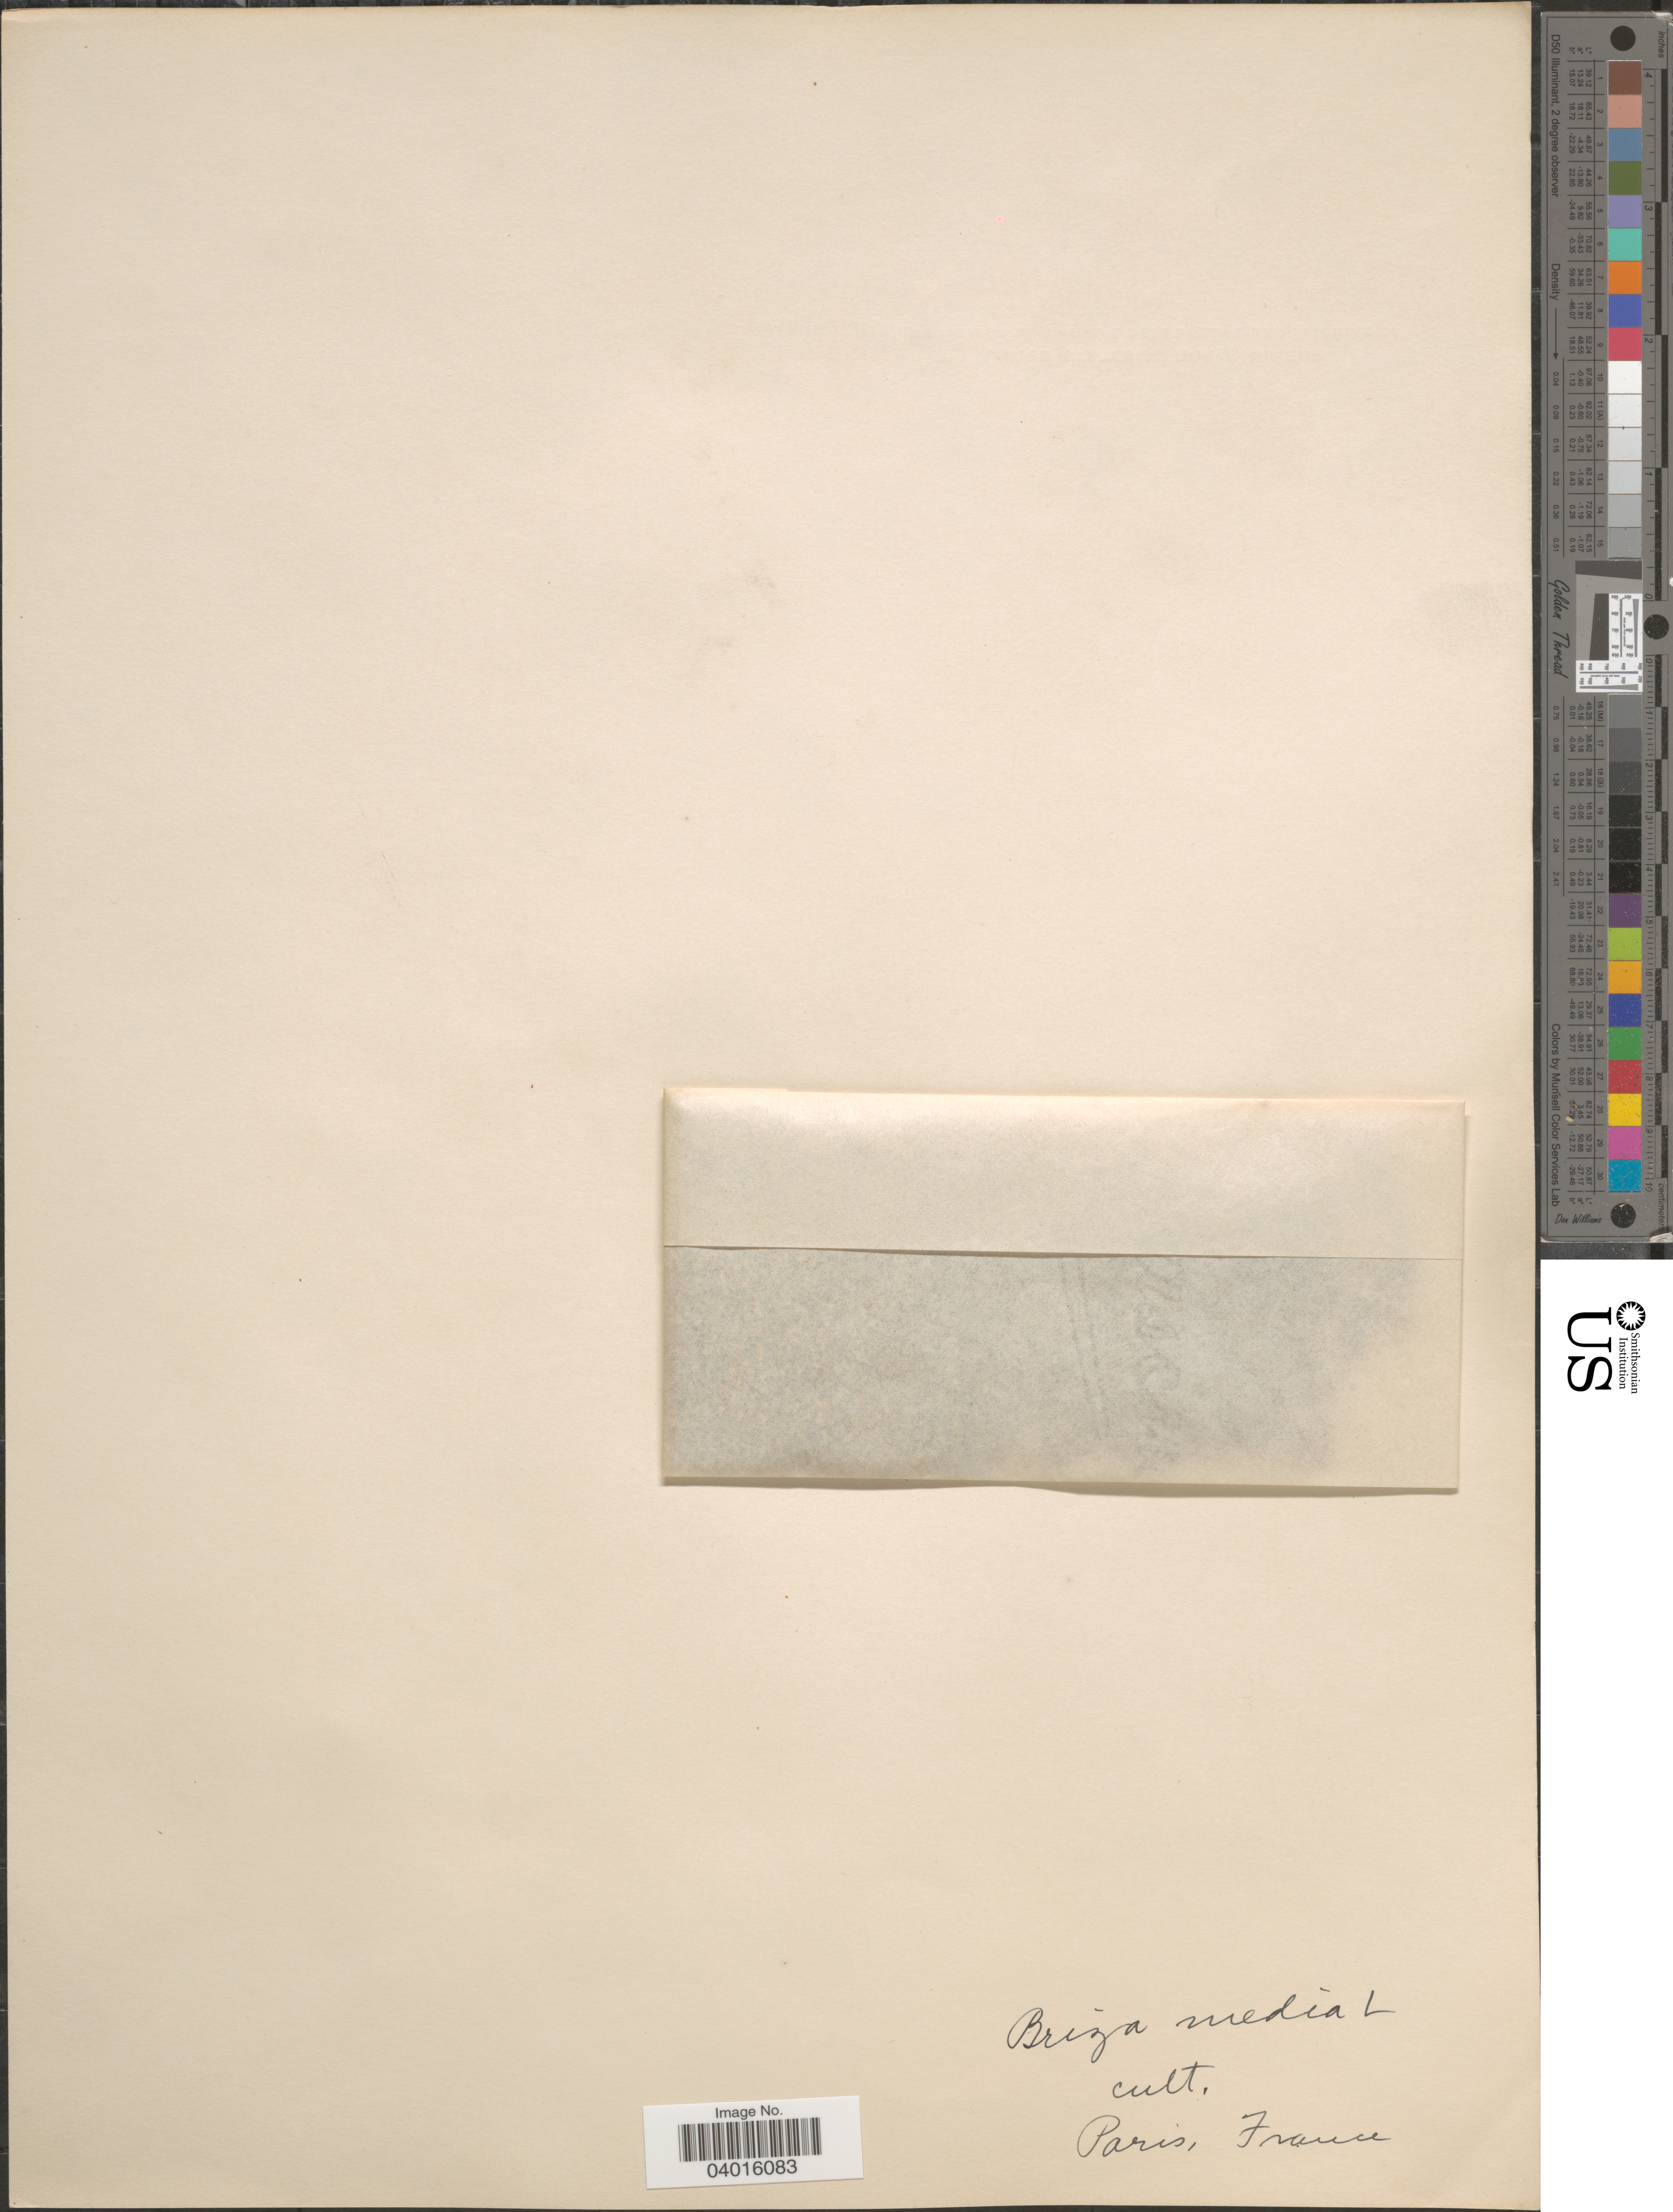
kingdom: Plantae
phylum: Tracheophyta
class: Liliopsida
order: Poales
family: Poaceae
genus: Briza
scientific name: Briza media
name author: L.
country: France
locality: Paris.